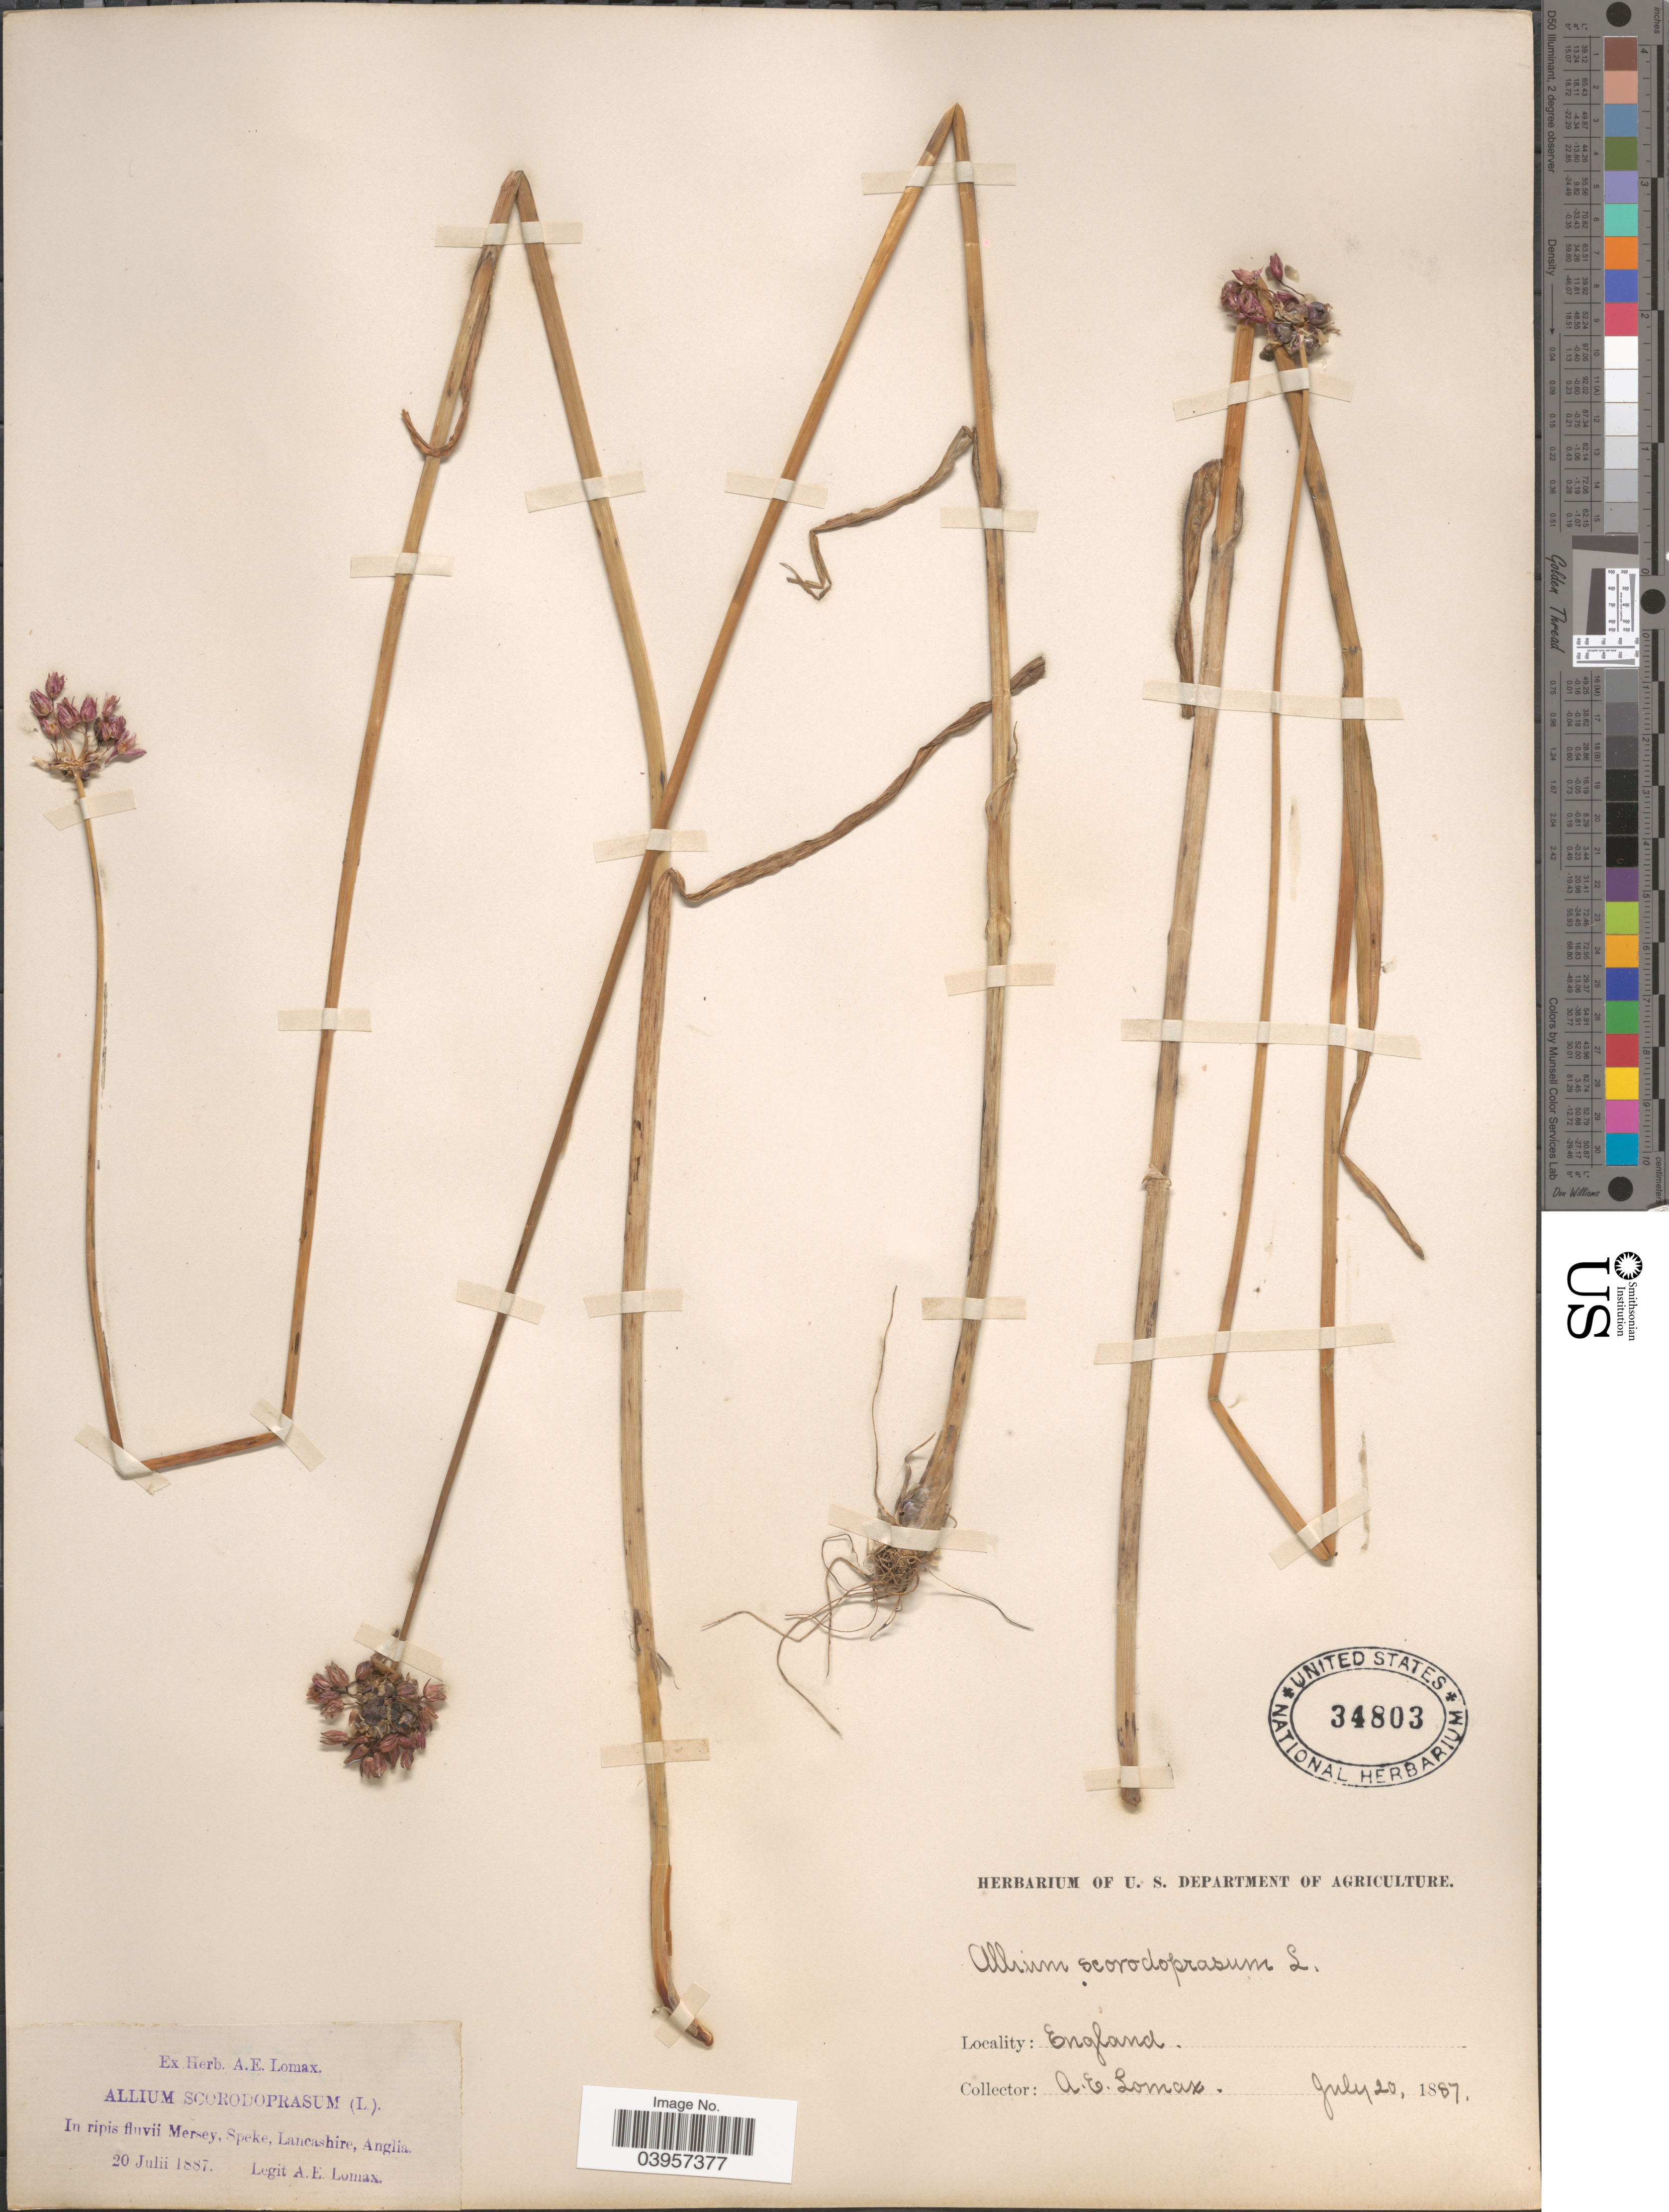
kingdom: Plantae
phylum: Tracheophyta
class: Liliopsida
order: Asparagales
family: Amaryllidaceae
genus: Allium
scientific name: Allium scorodoprasum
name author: L.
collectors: A. Lomax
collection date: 1887-07-20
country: United Kingdom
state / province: England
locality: In ripis fluvii Mersey, Speke, Lancashire, Anglia.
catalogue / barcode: US 34803